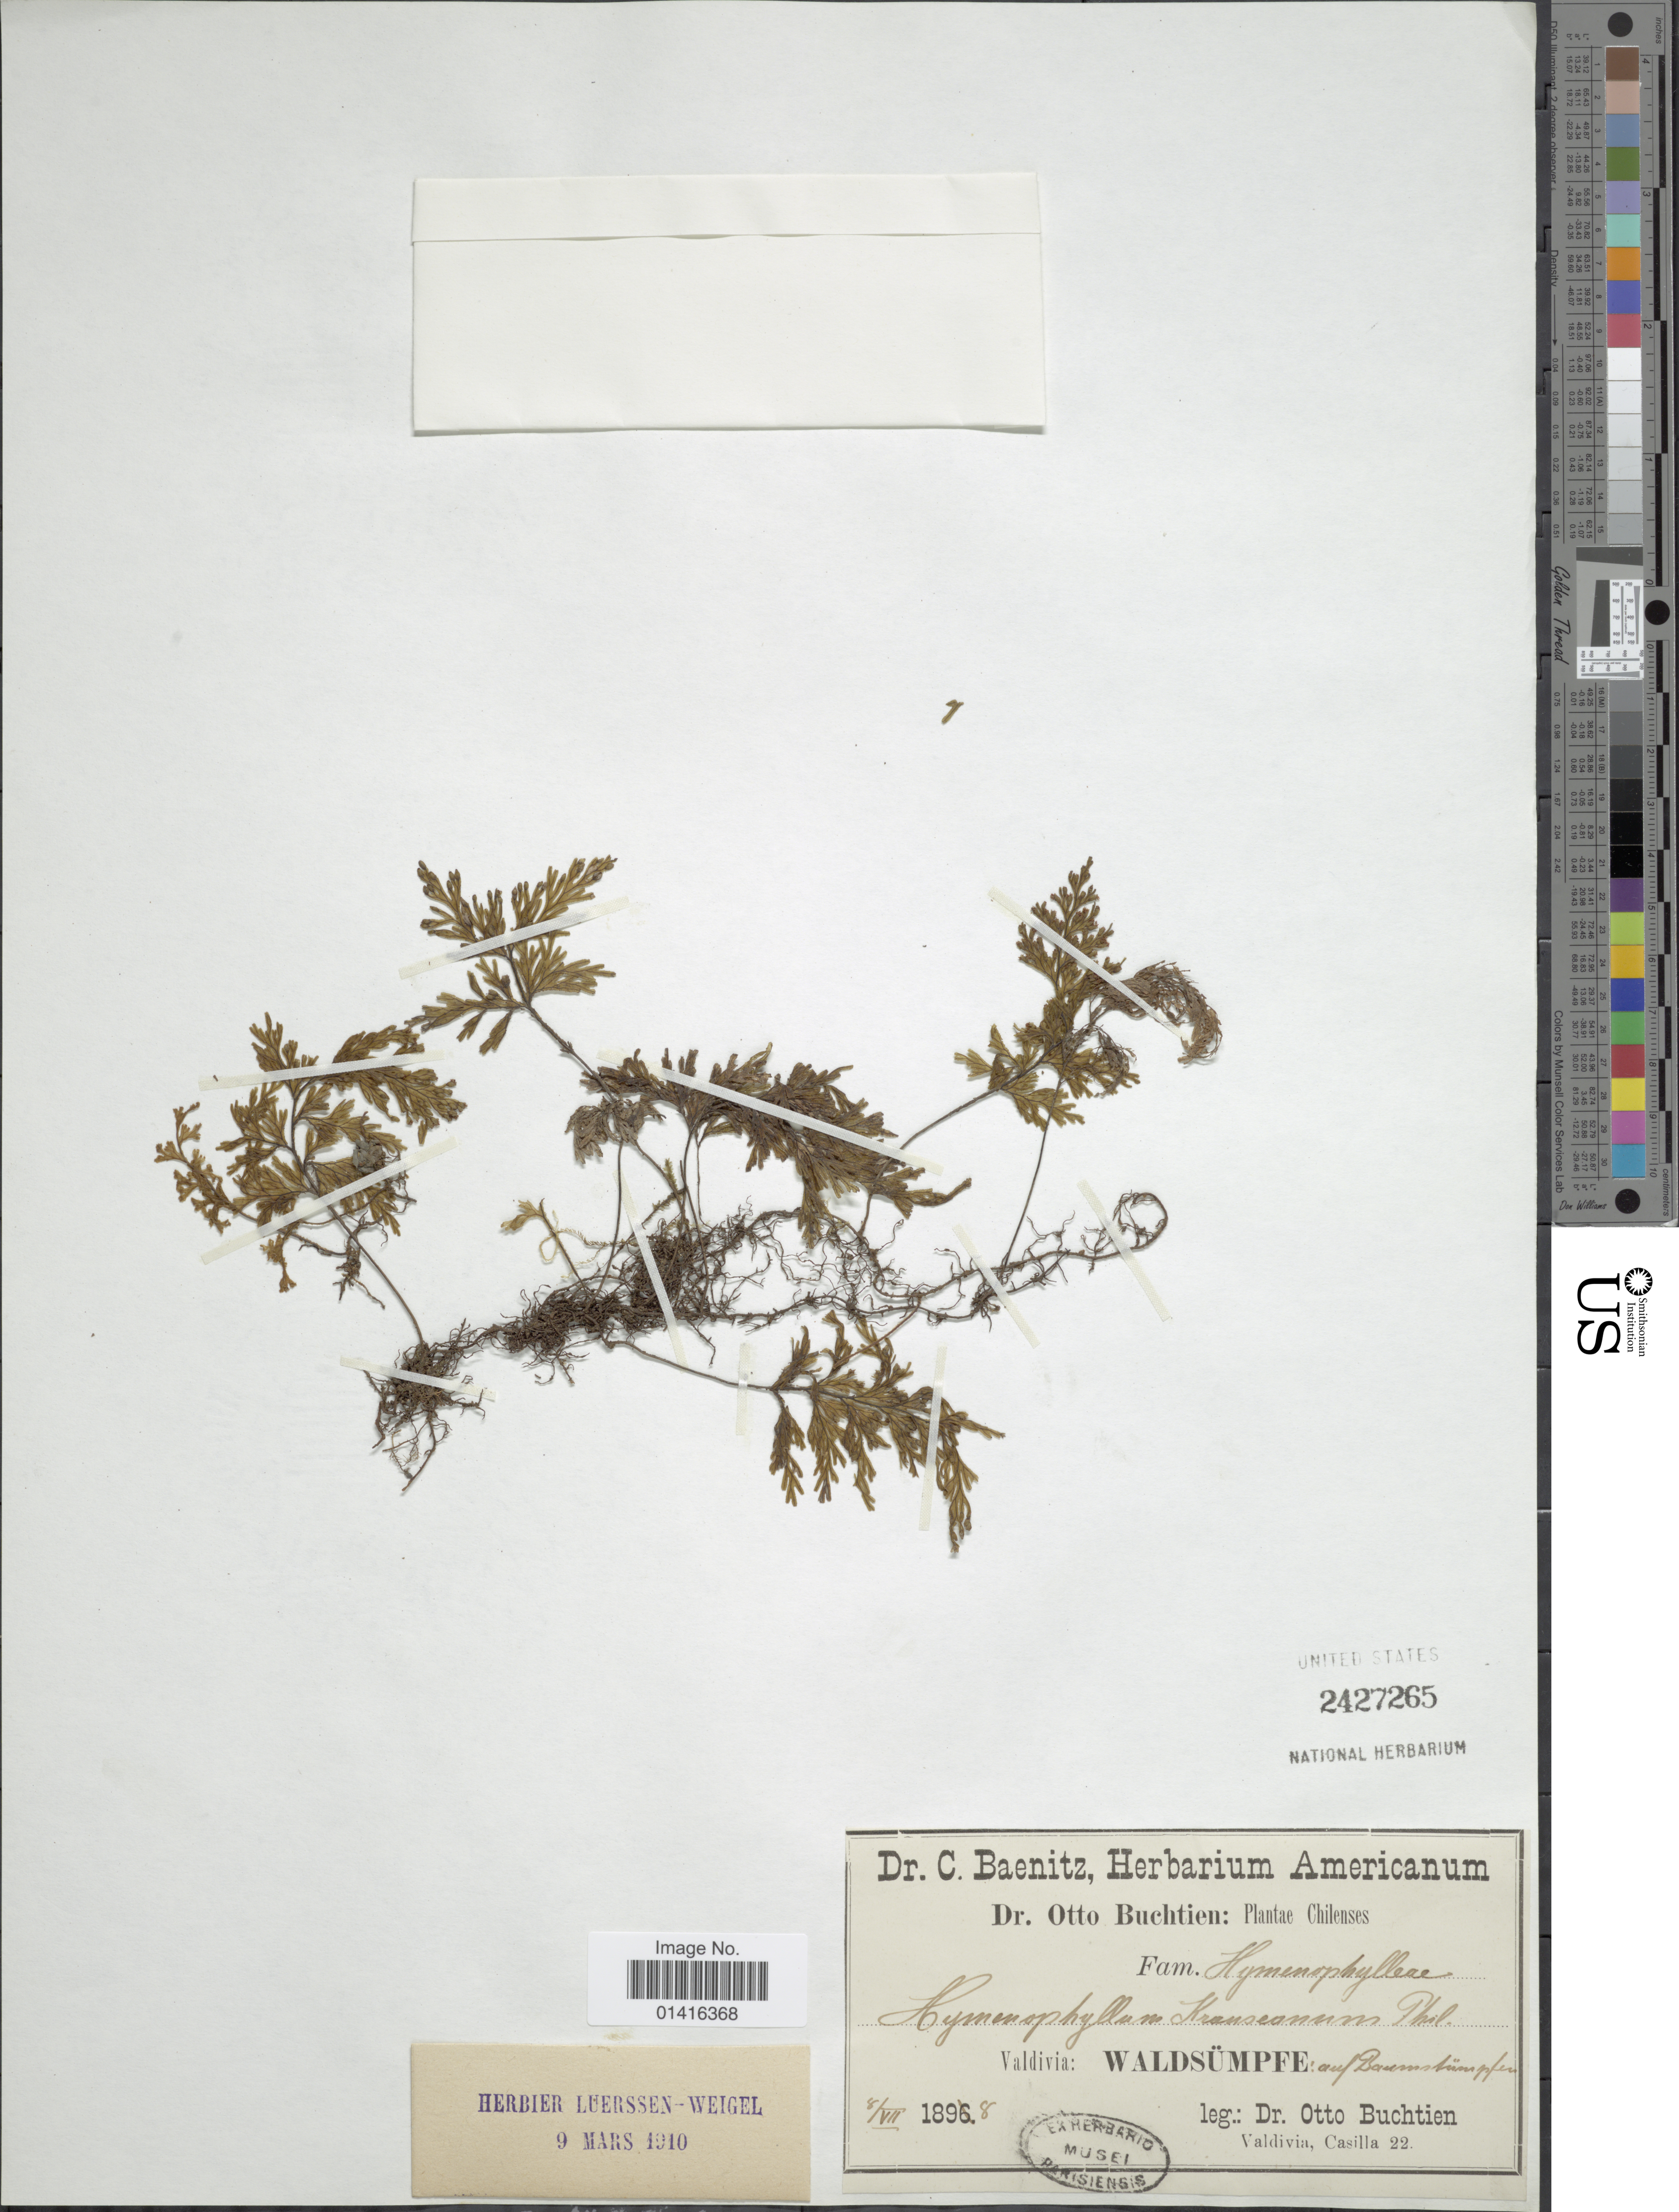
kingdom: Plantae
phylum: Tracheophyta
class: Polypodiopsida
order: Hymenophyllales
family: Hymenophyllaceae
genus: Hymenophyllum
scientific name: Hymenophyllum krauseanum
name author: Phil.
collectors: O. Buchtien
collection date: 1898-07-04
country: Chile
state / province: Los Ríos (XIV)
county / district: Valdivia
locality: Waldsümpfe: auf Baumstümpfen.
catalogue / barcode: US 2427265